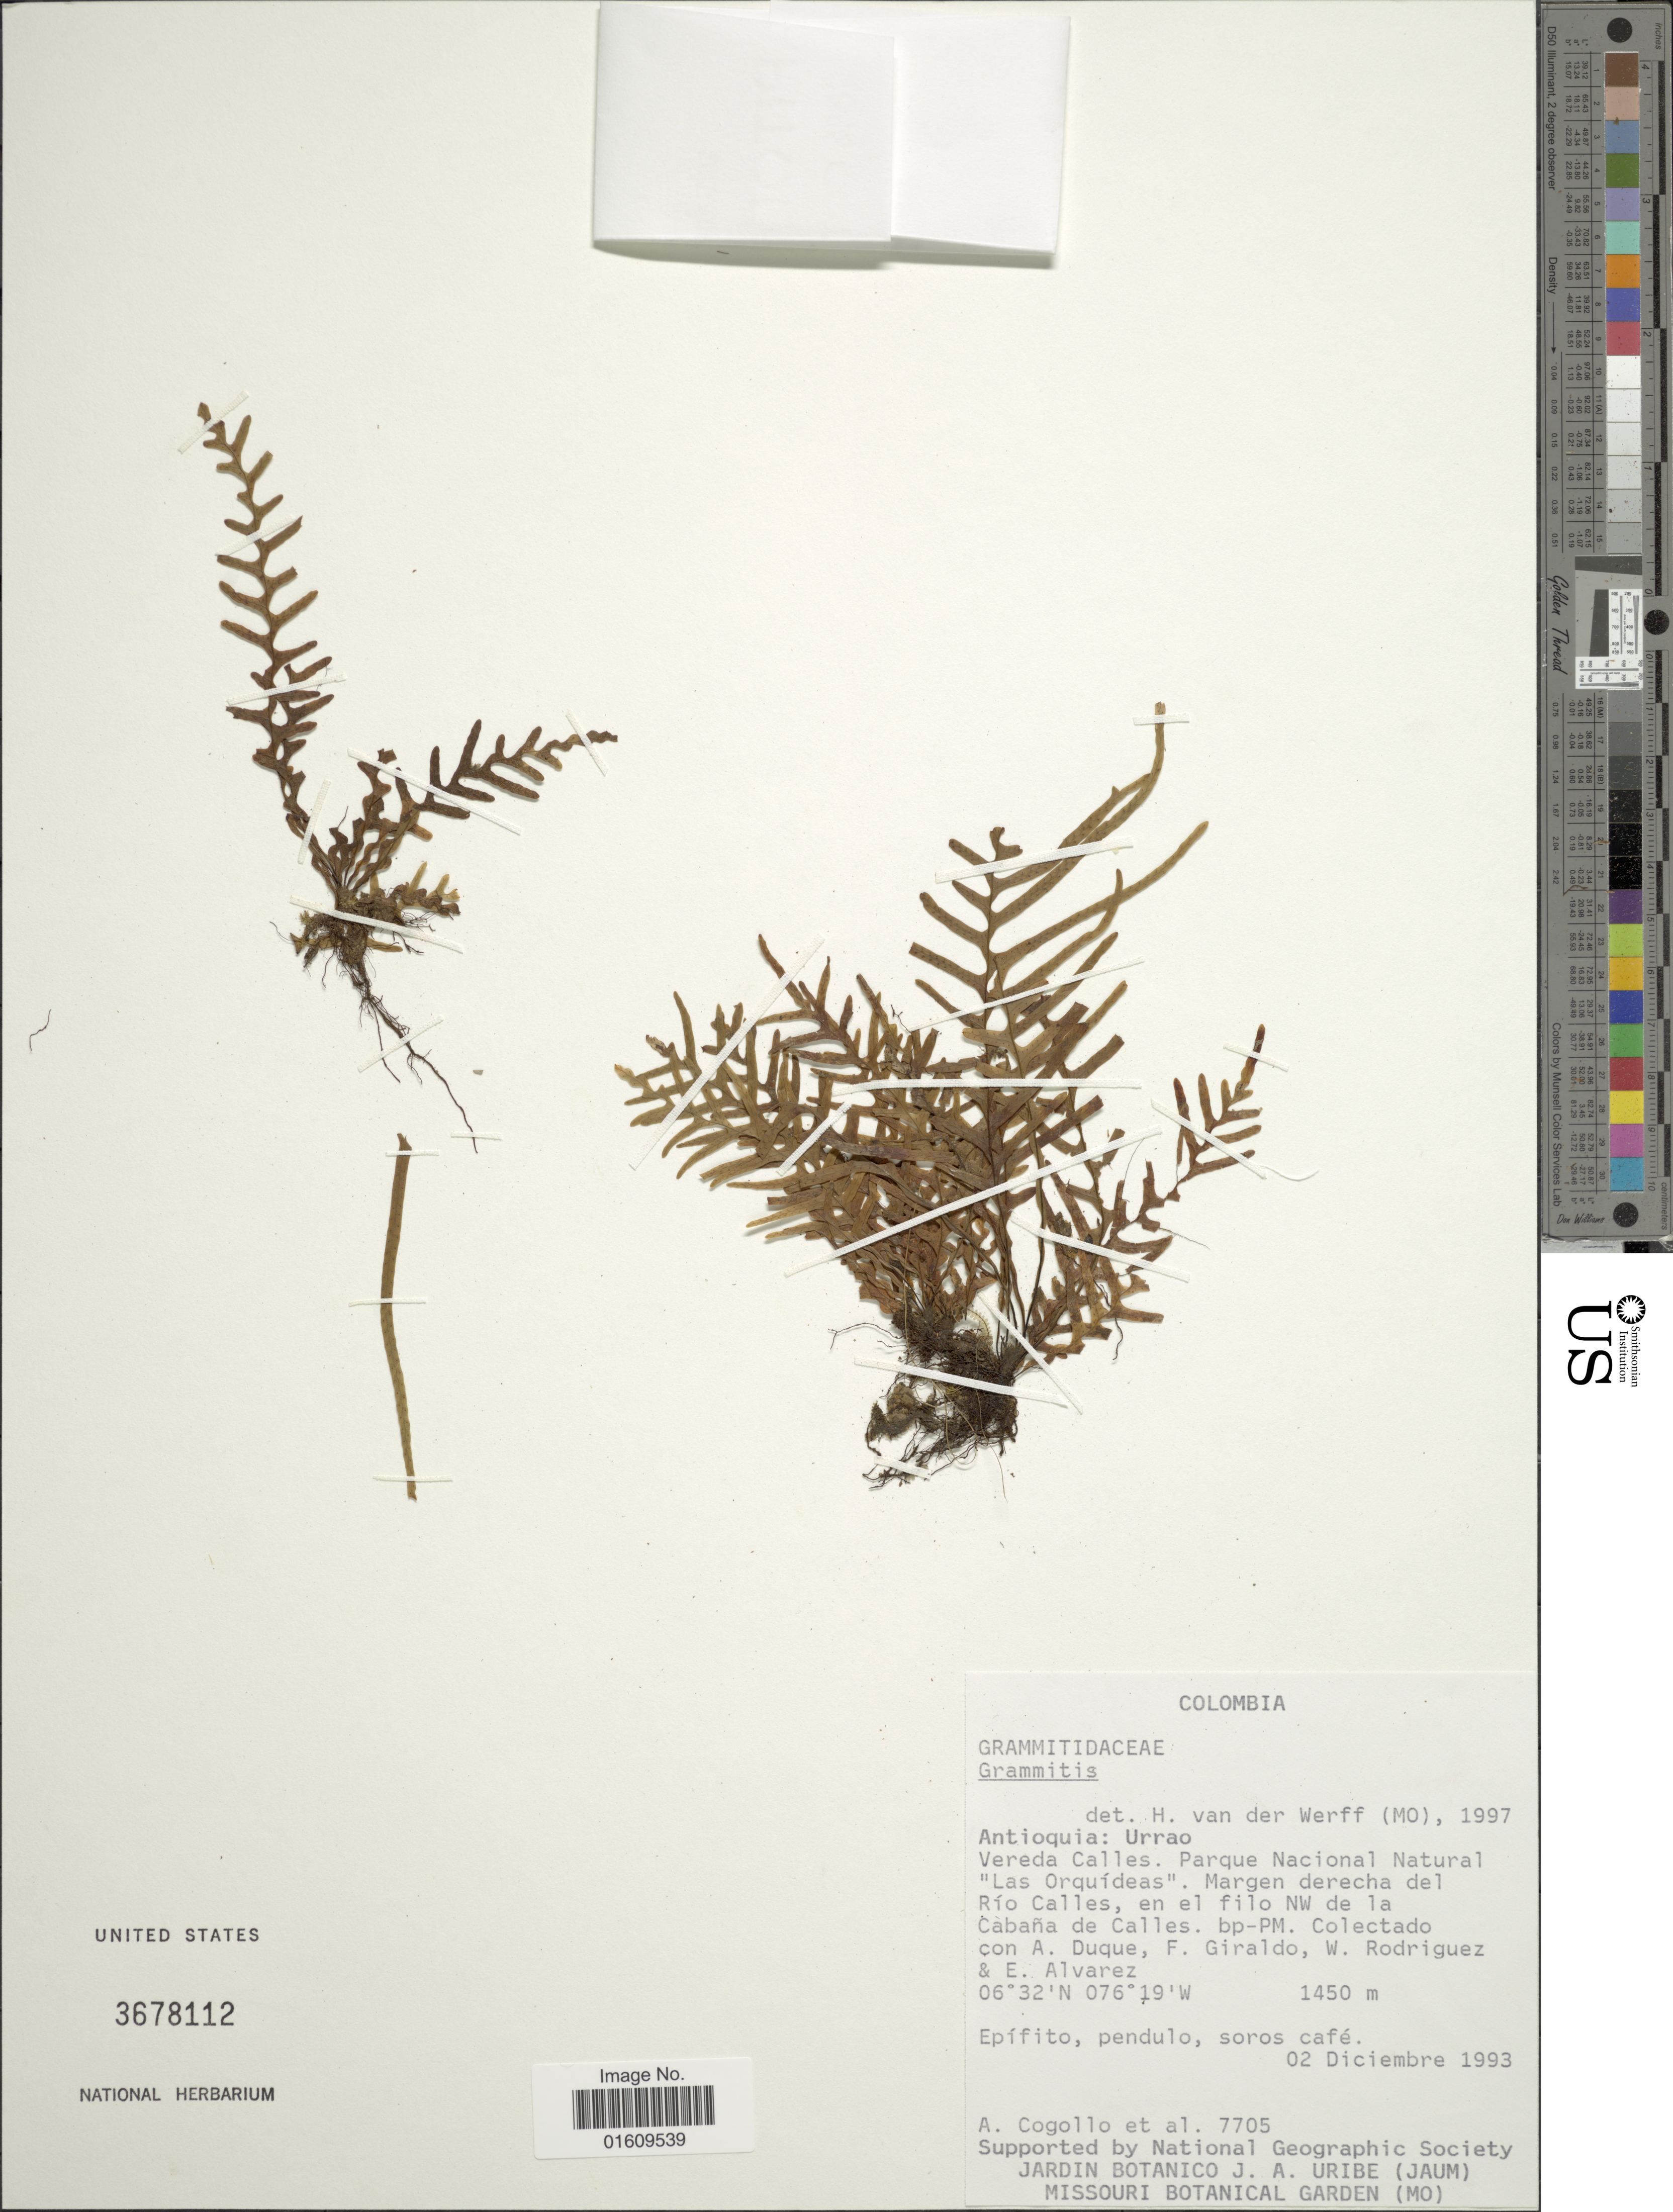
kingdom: Plantae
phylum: Tracheophyta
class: Polypodiopsida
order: Polypodiales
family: Polypodiaceae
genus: Ceradenia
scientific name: Ceradenia sp.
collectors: A. Cogolla, A. Duque, F. Giraldo, W. Rodriguez & E. Alvarez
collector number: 7705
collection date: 1993-12-02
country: Colombia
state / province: Antioquia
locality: Urrao, Vereda Calles Parque Nacional Natural "LAs Orquideas". Margen deracha del Rio Calles, en el filo NW de la Cabana de Calles.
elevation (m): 1450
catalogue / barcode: US 3678112